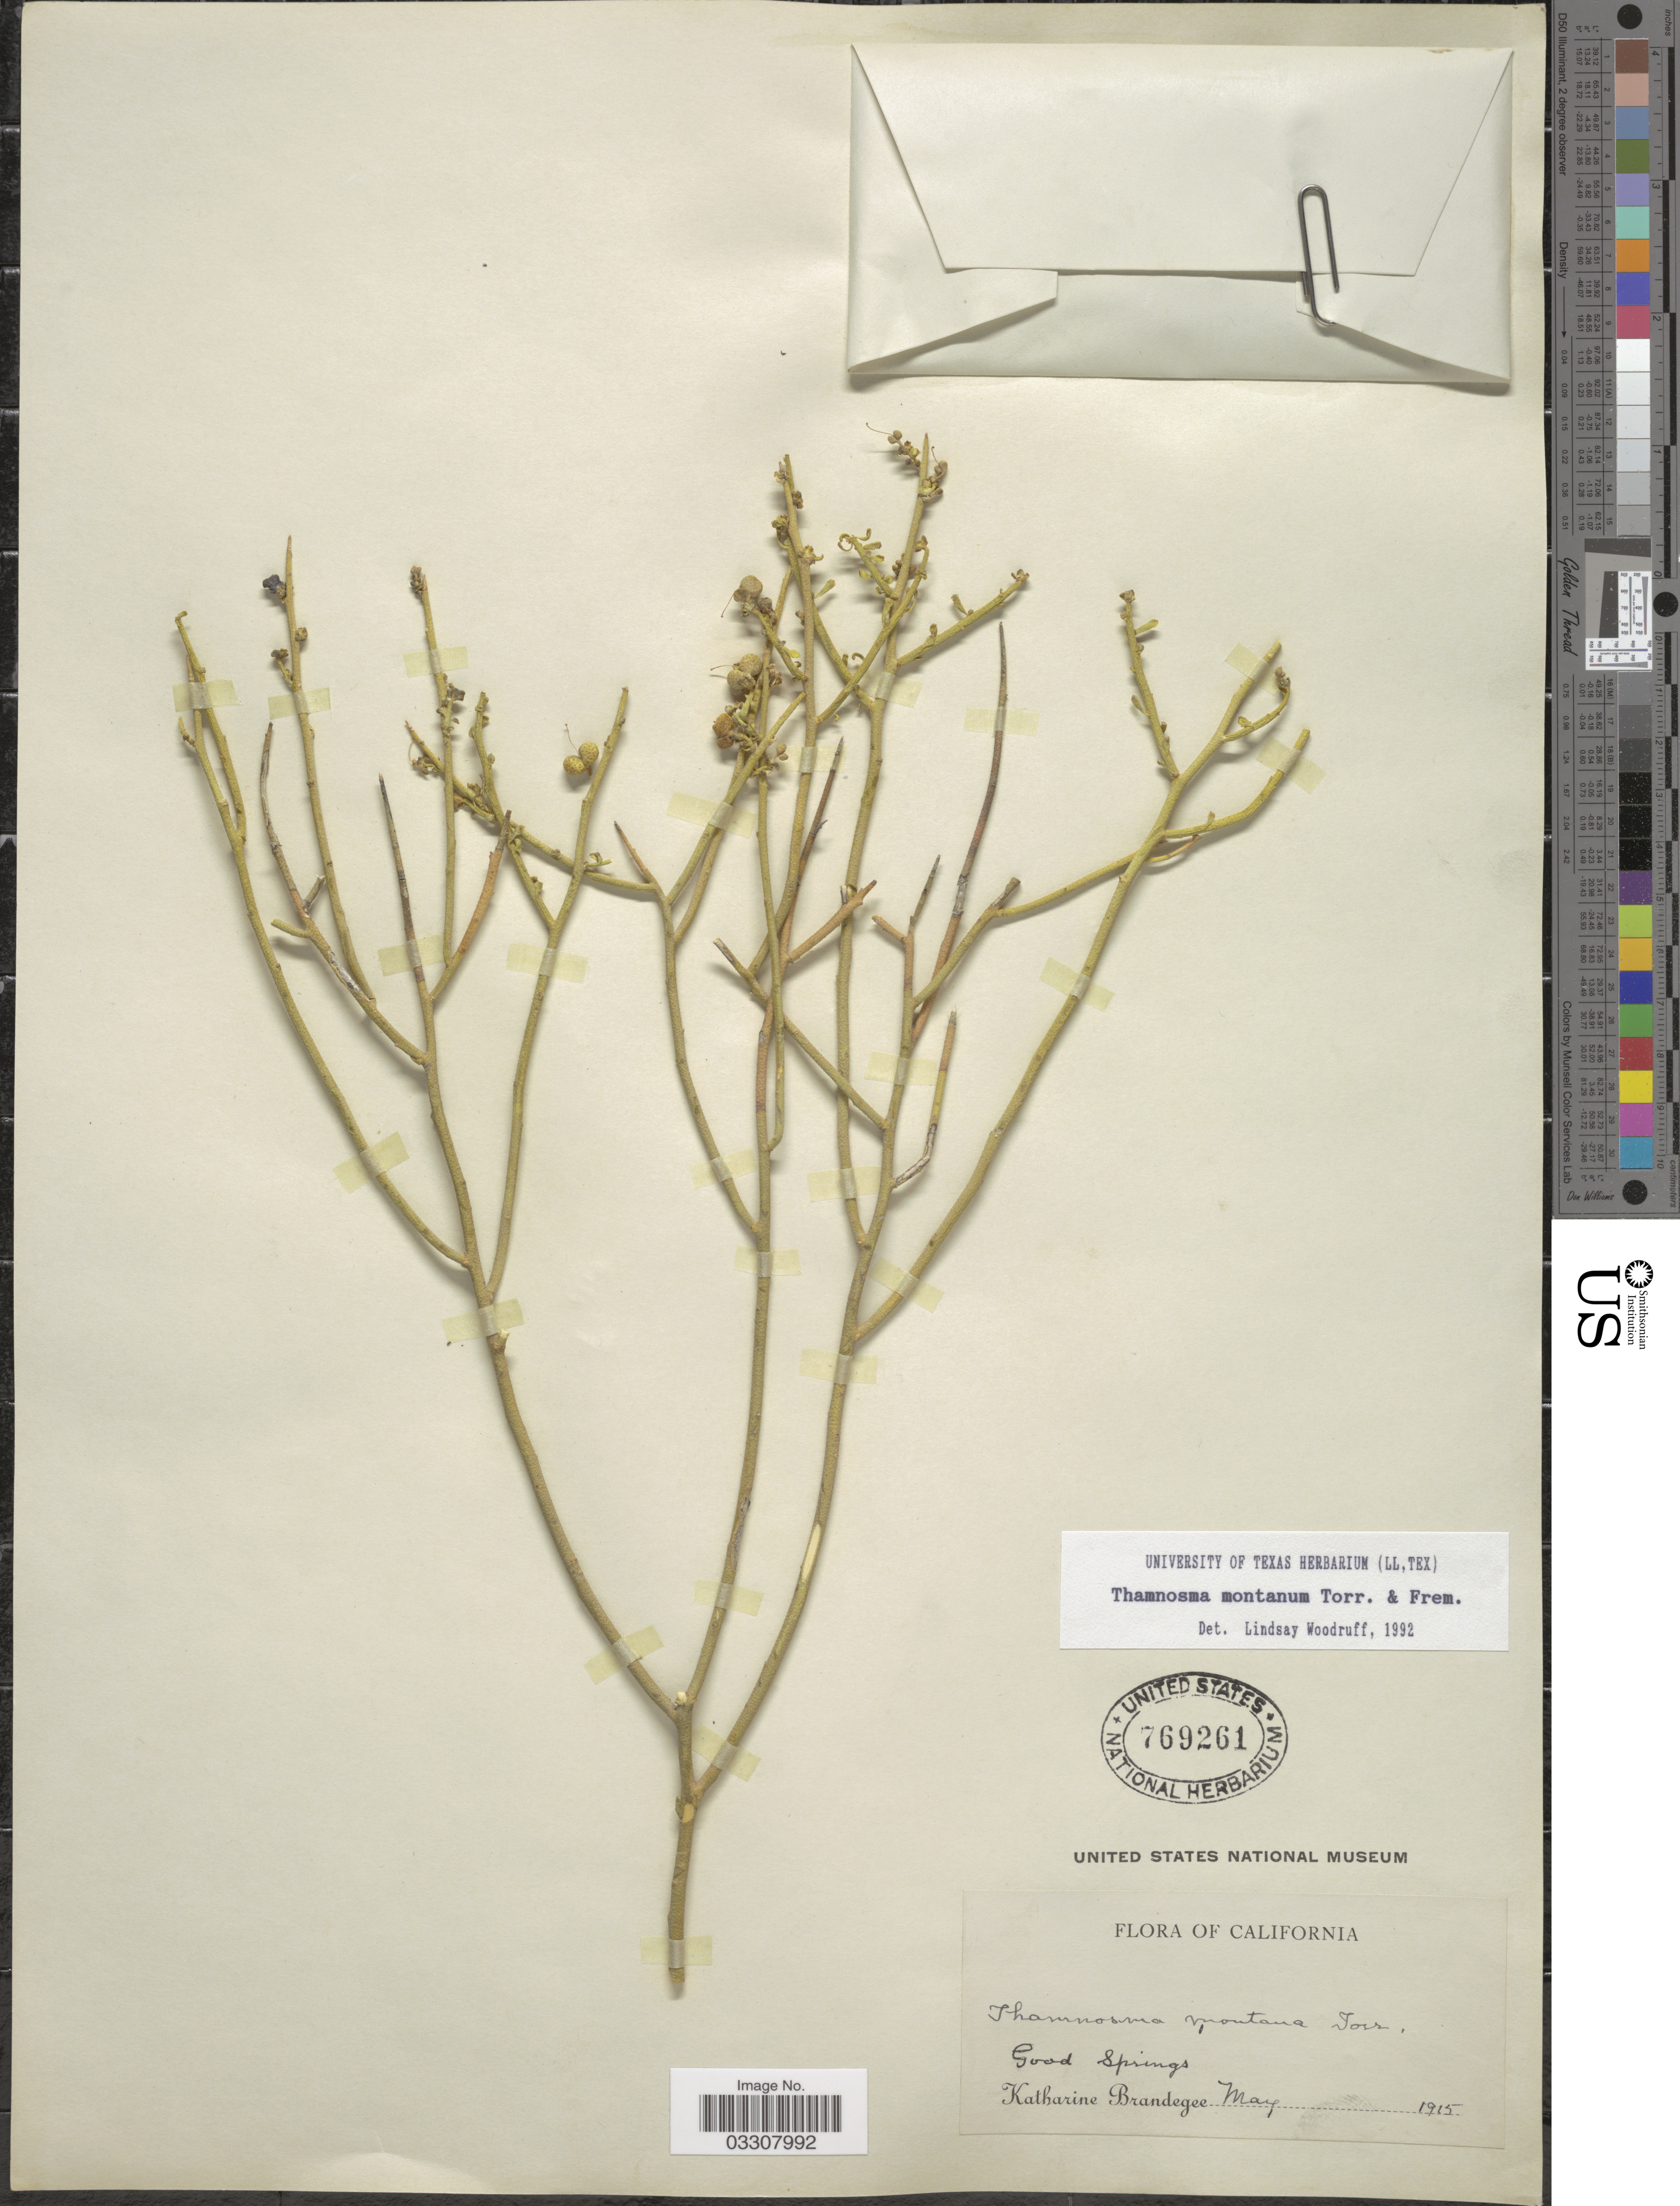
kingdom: Plantae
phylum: Tracheophyta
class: Magnoliopsida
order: Sapindales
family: Rutaceae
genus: Thamnosma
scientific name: Thamnosma montana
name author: Torr. & Frém.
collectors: M. K. Brandegee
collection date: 1915-05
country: United States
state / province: California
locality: Good Springs.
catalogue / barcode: US 769261